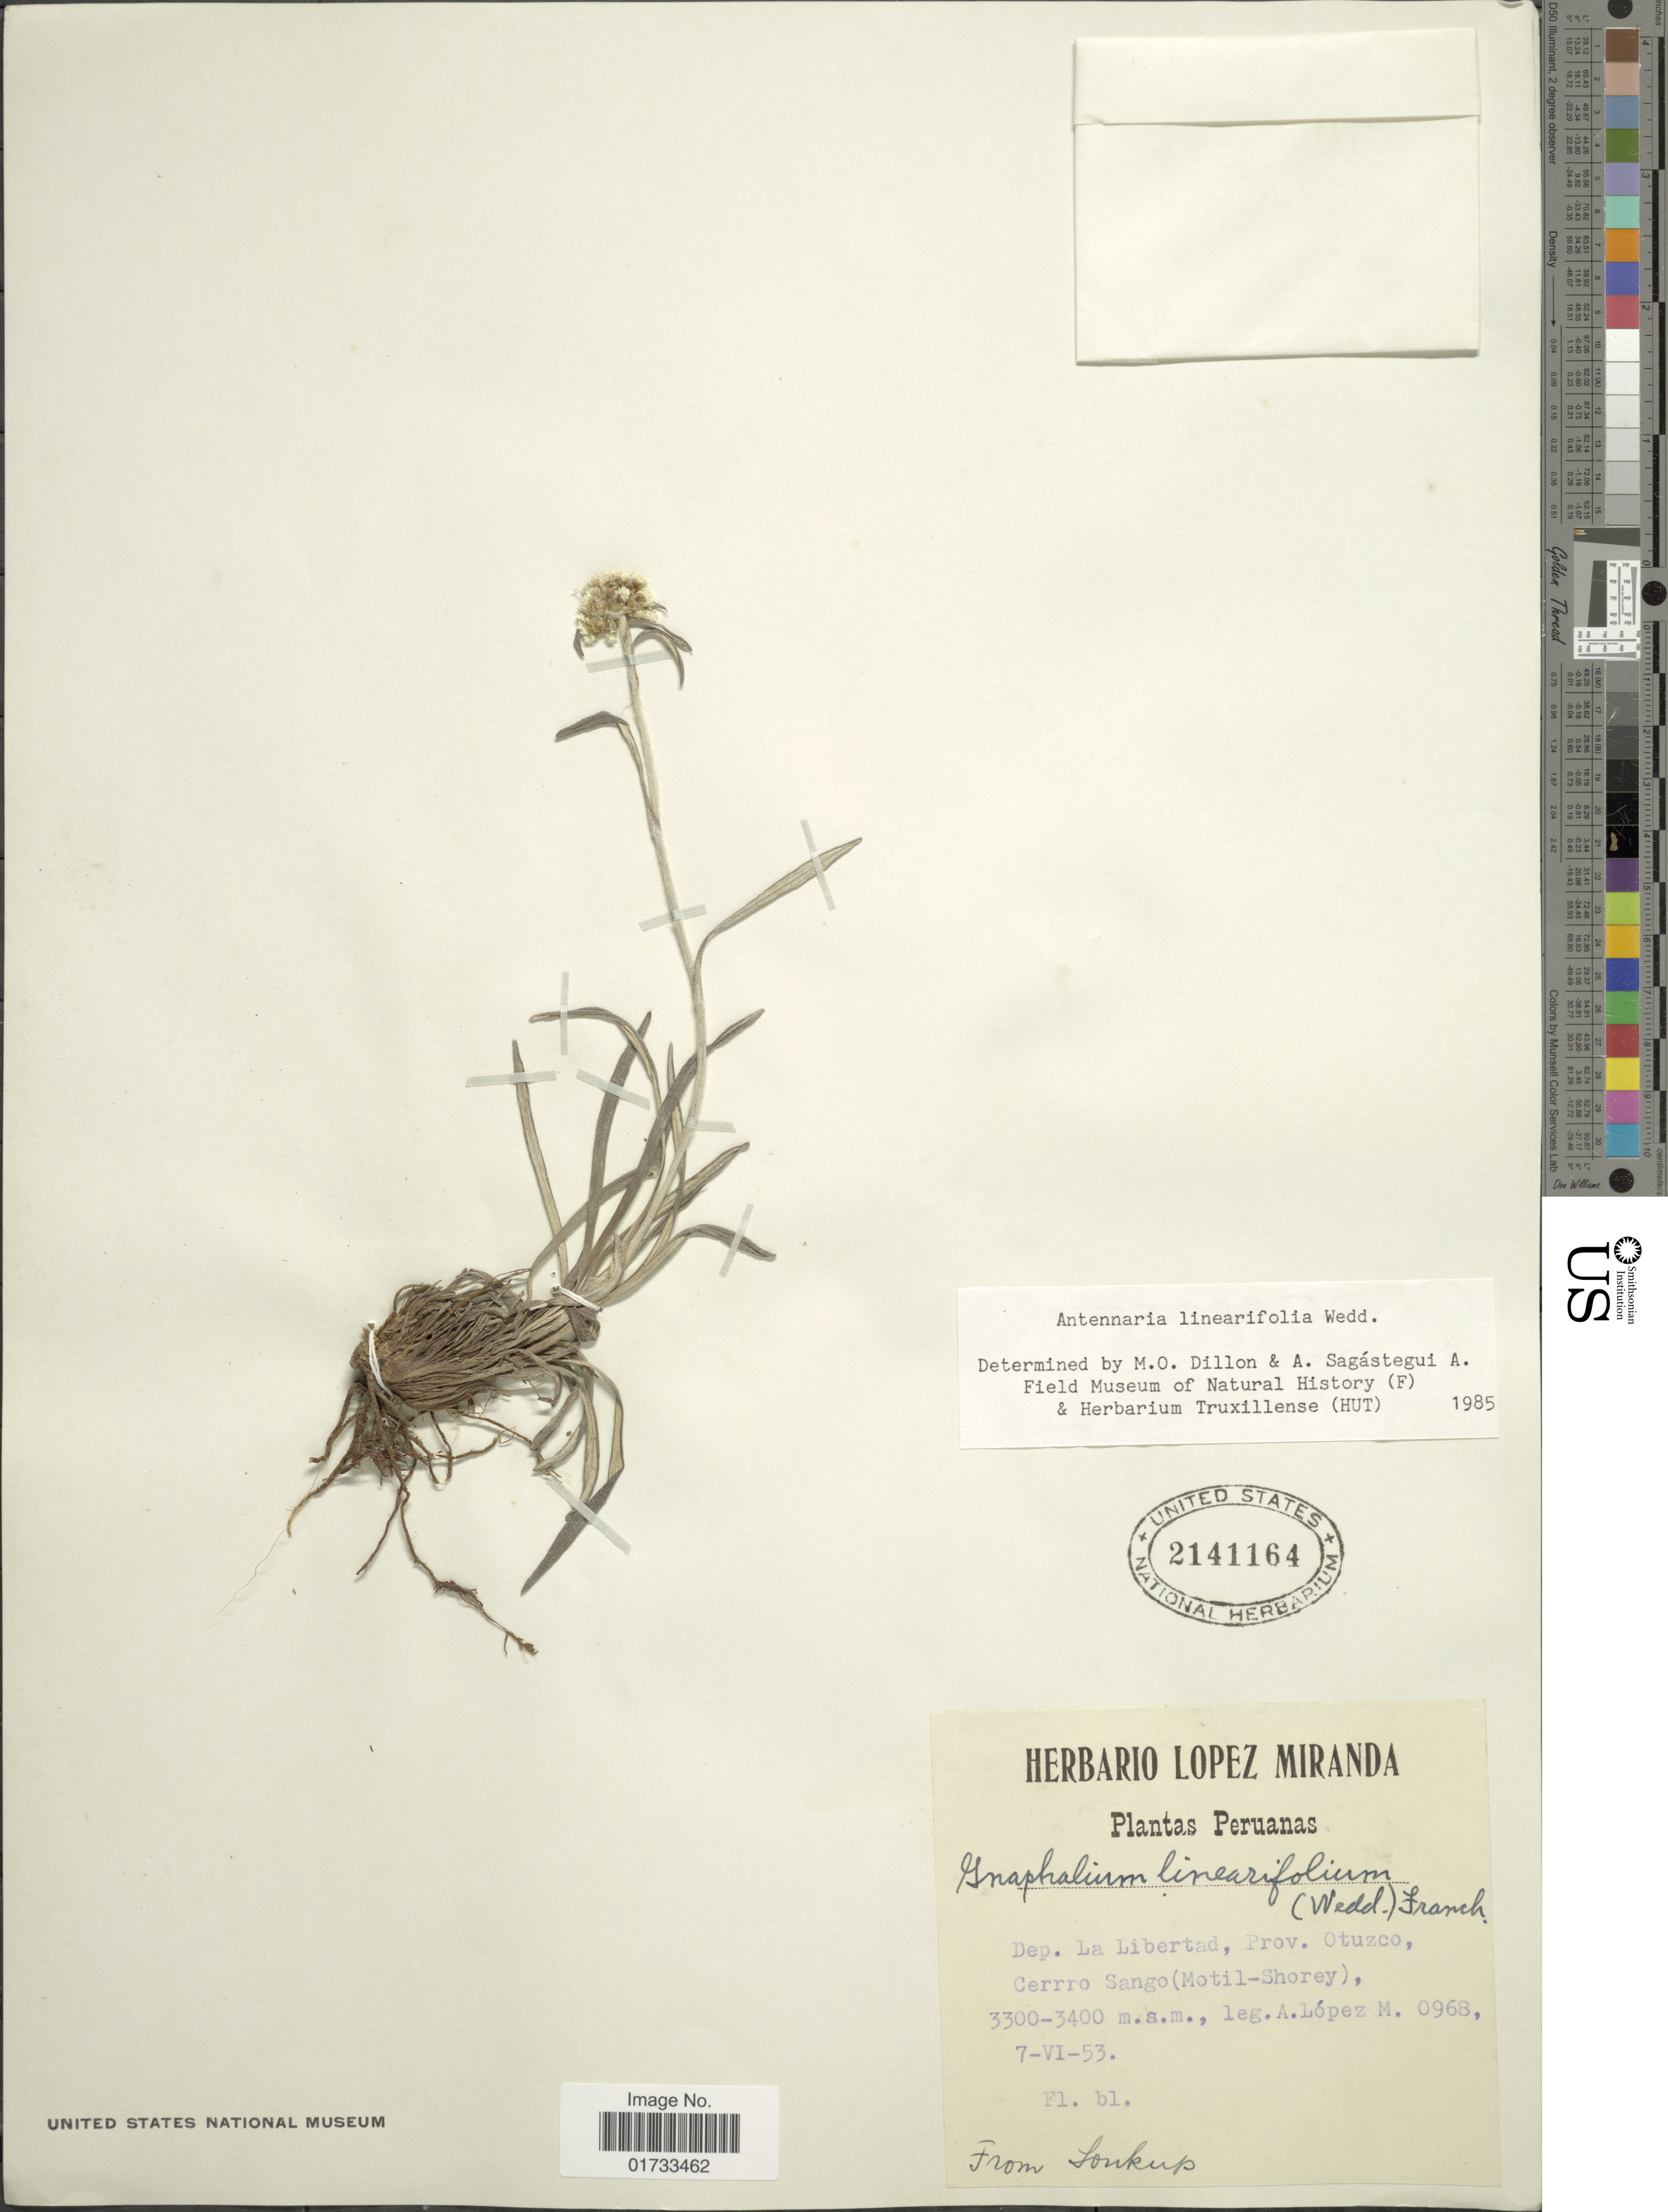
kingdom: Plantae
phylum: Tracheophyta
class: Magnoliopsida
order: Asterales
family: Asteraceae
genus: Quasiantennaria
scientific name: Quasiantennaria linearifolia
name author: (Wedd.) R.J. Bayer & M.O. Dillon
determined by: Nesom, Guy L.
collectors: A. López M.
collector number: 0968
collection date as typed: Transcribed d/m/y: 7/6/53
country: Peru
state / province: La Libertad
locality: Prov. Otuzco, Cerro Sango (Motil-Shorey)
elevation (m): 3300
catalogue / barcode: US 2141164